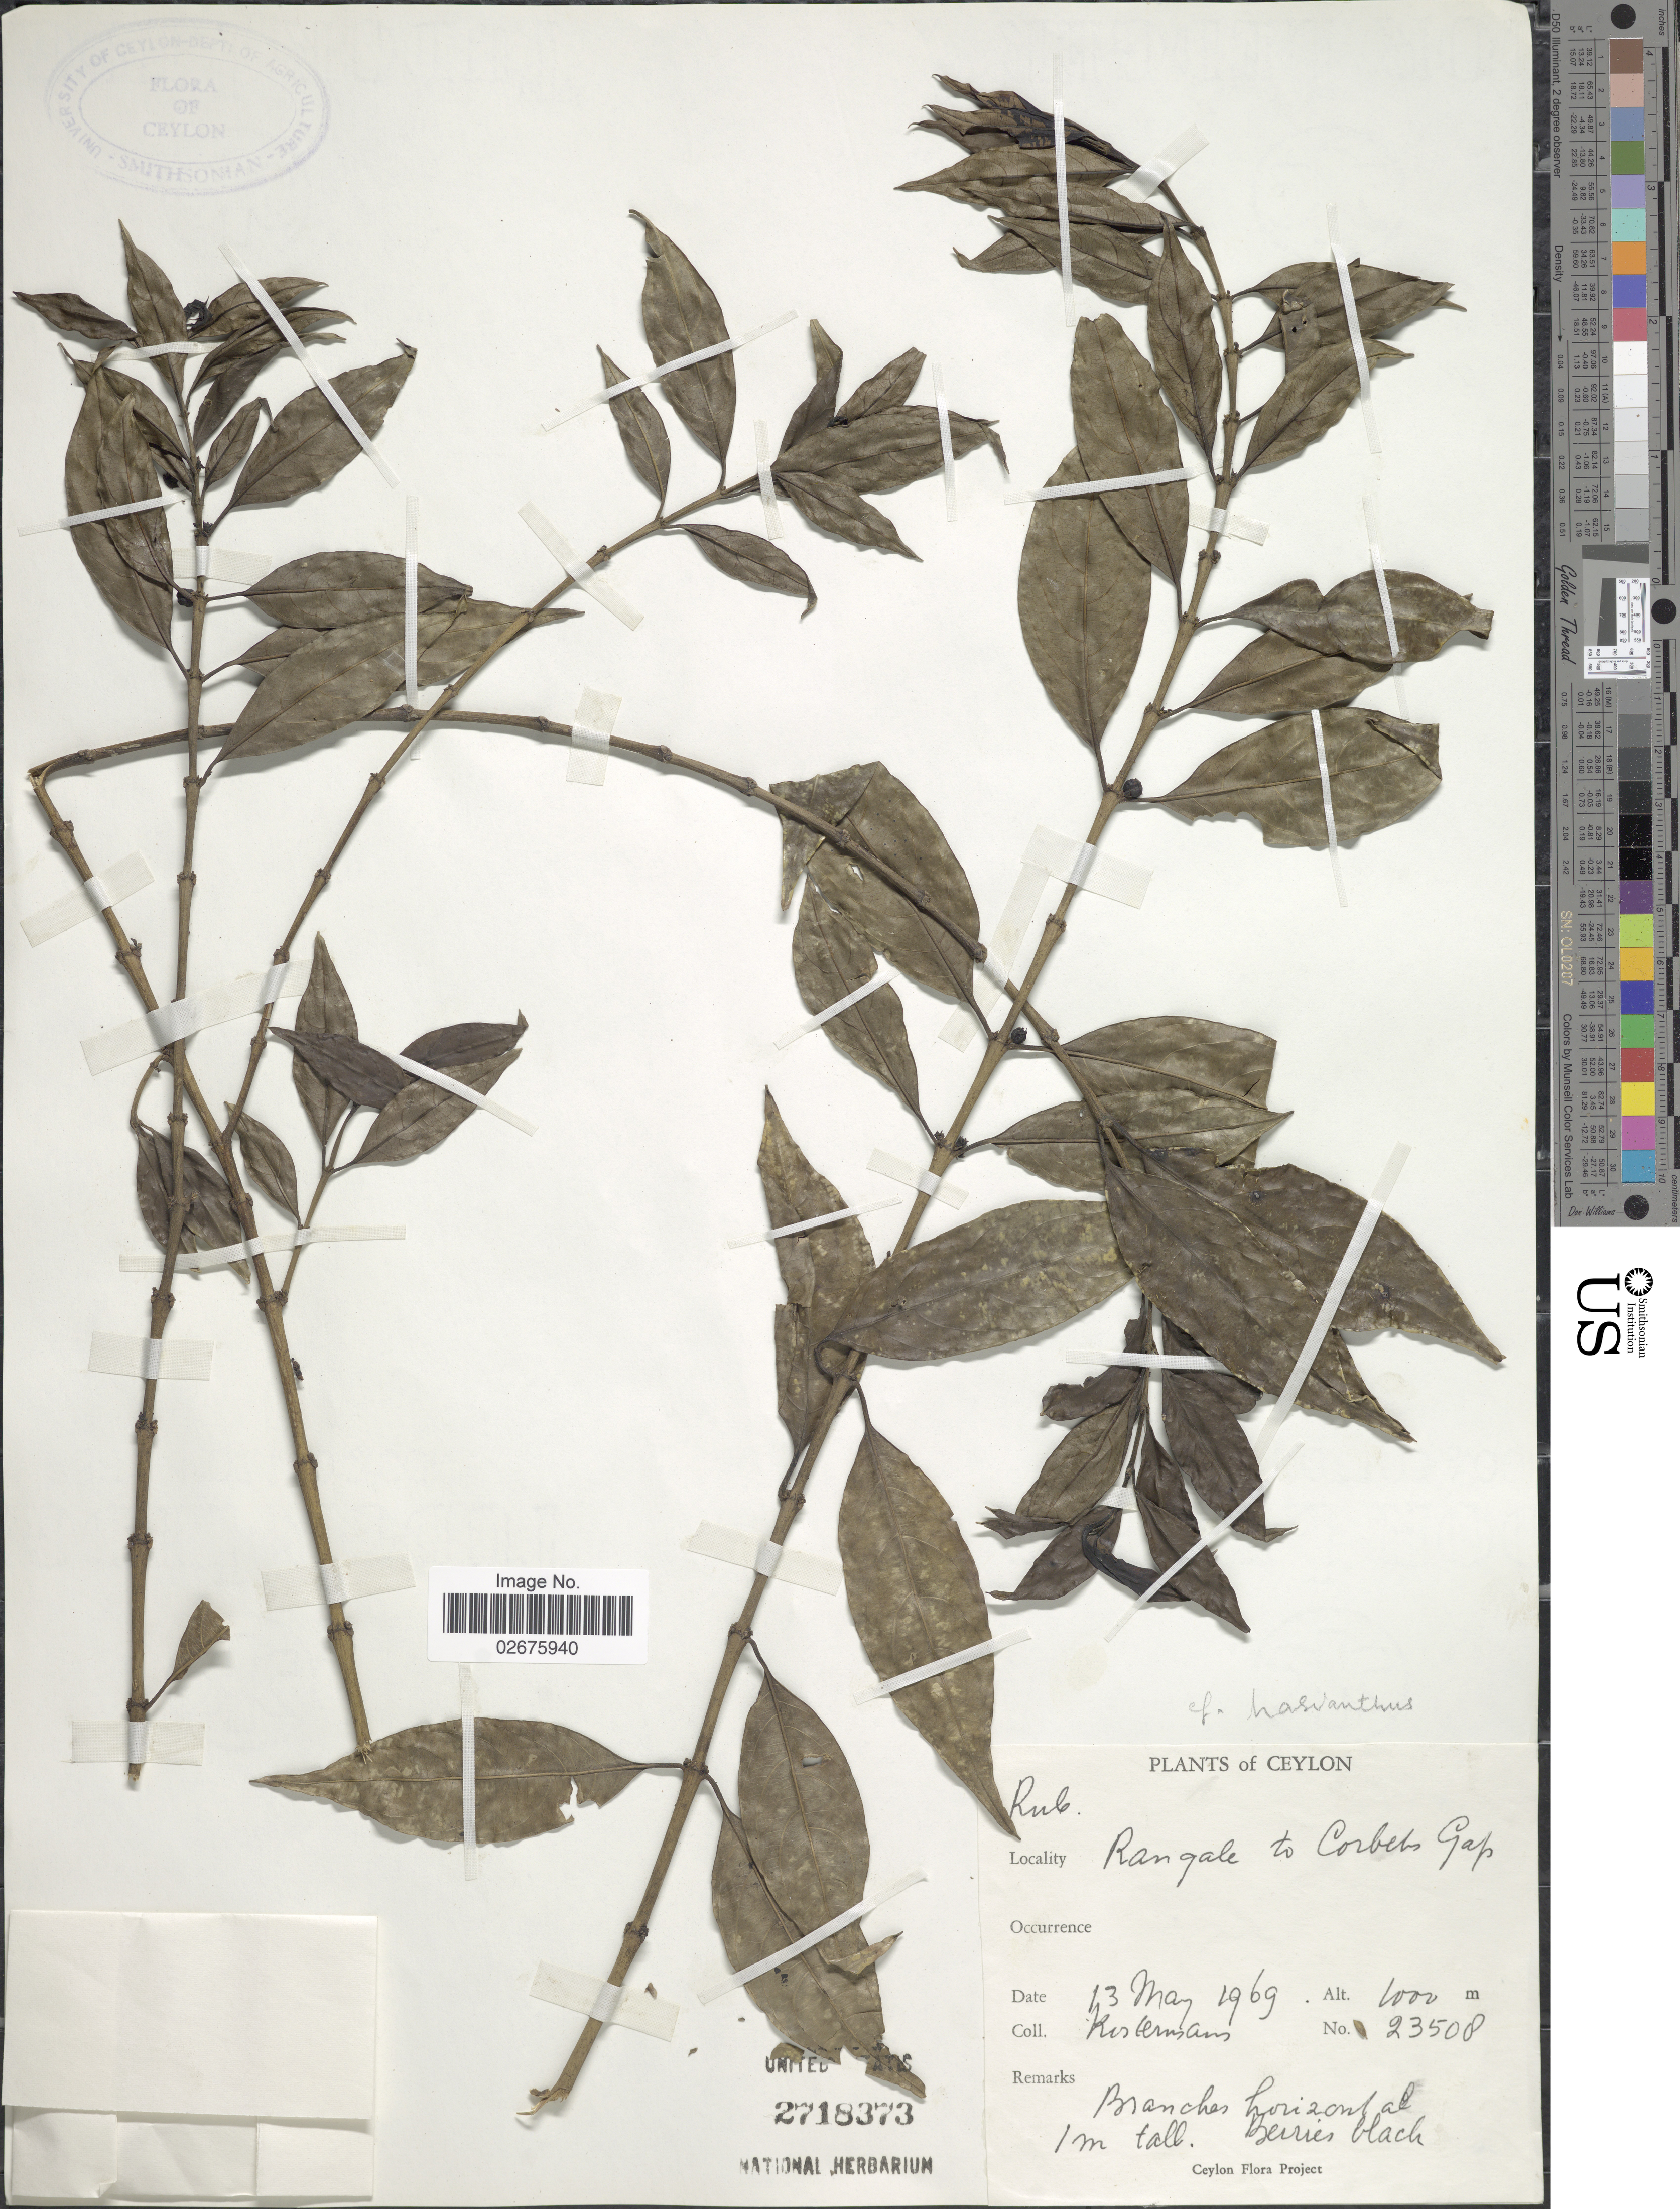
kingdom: Plantae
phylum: Tracheophyta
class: Magnoliopsida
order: Gentianales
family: Rubiaceae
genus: Lasianthus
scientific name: Lasianthus sp.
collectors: Kostermans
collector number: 23508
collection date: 1969-05-13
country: Sri Lanka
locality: Ceylon, Rangale to Corbets Gap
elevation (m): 1000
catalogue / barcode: US 2718373